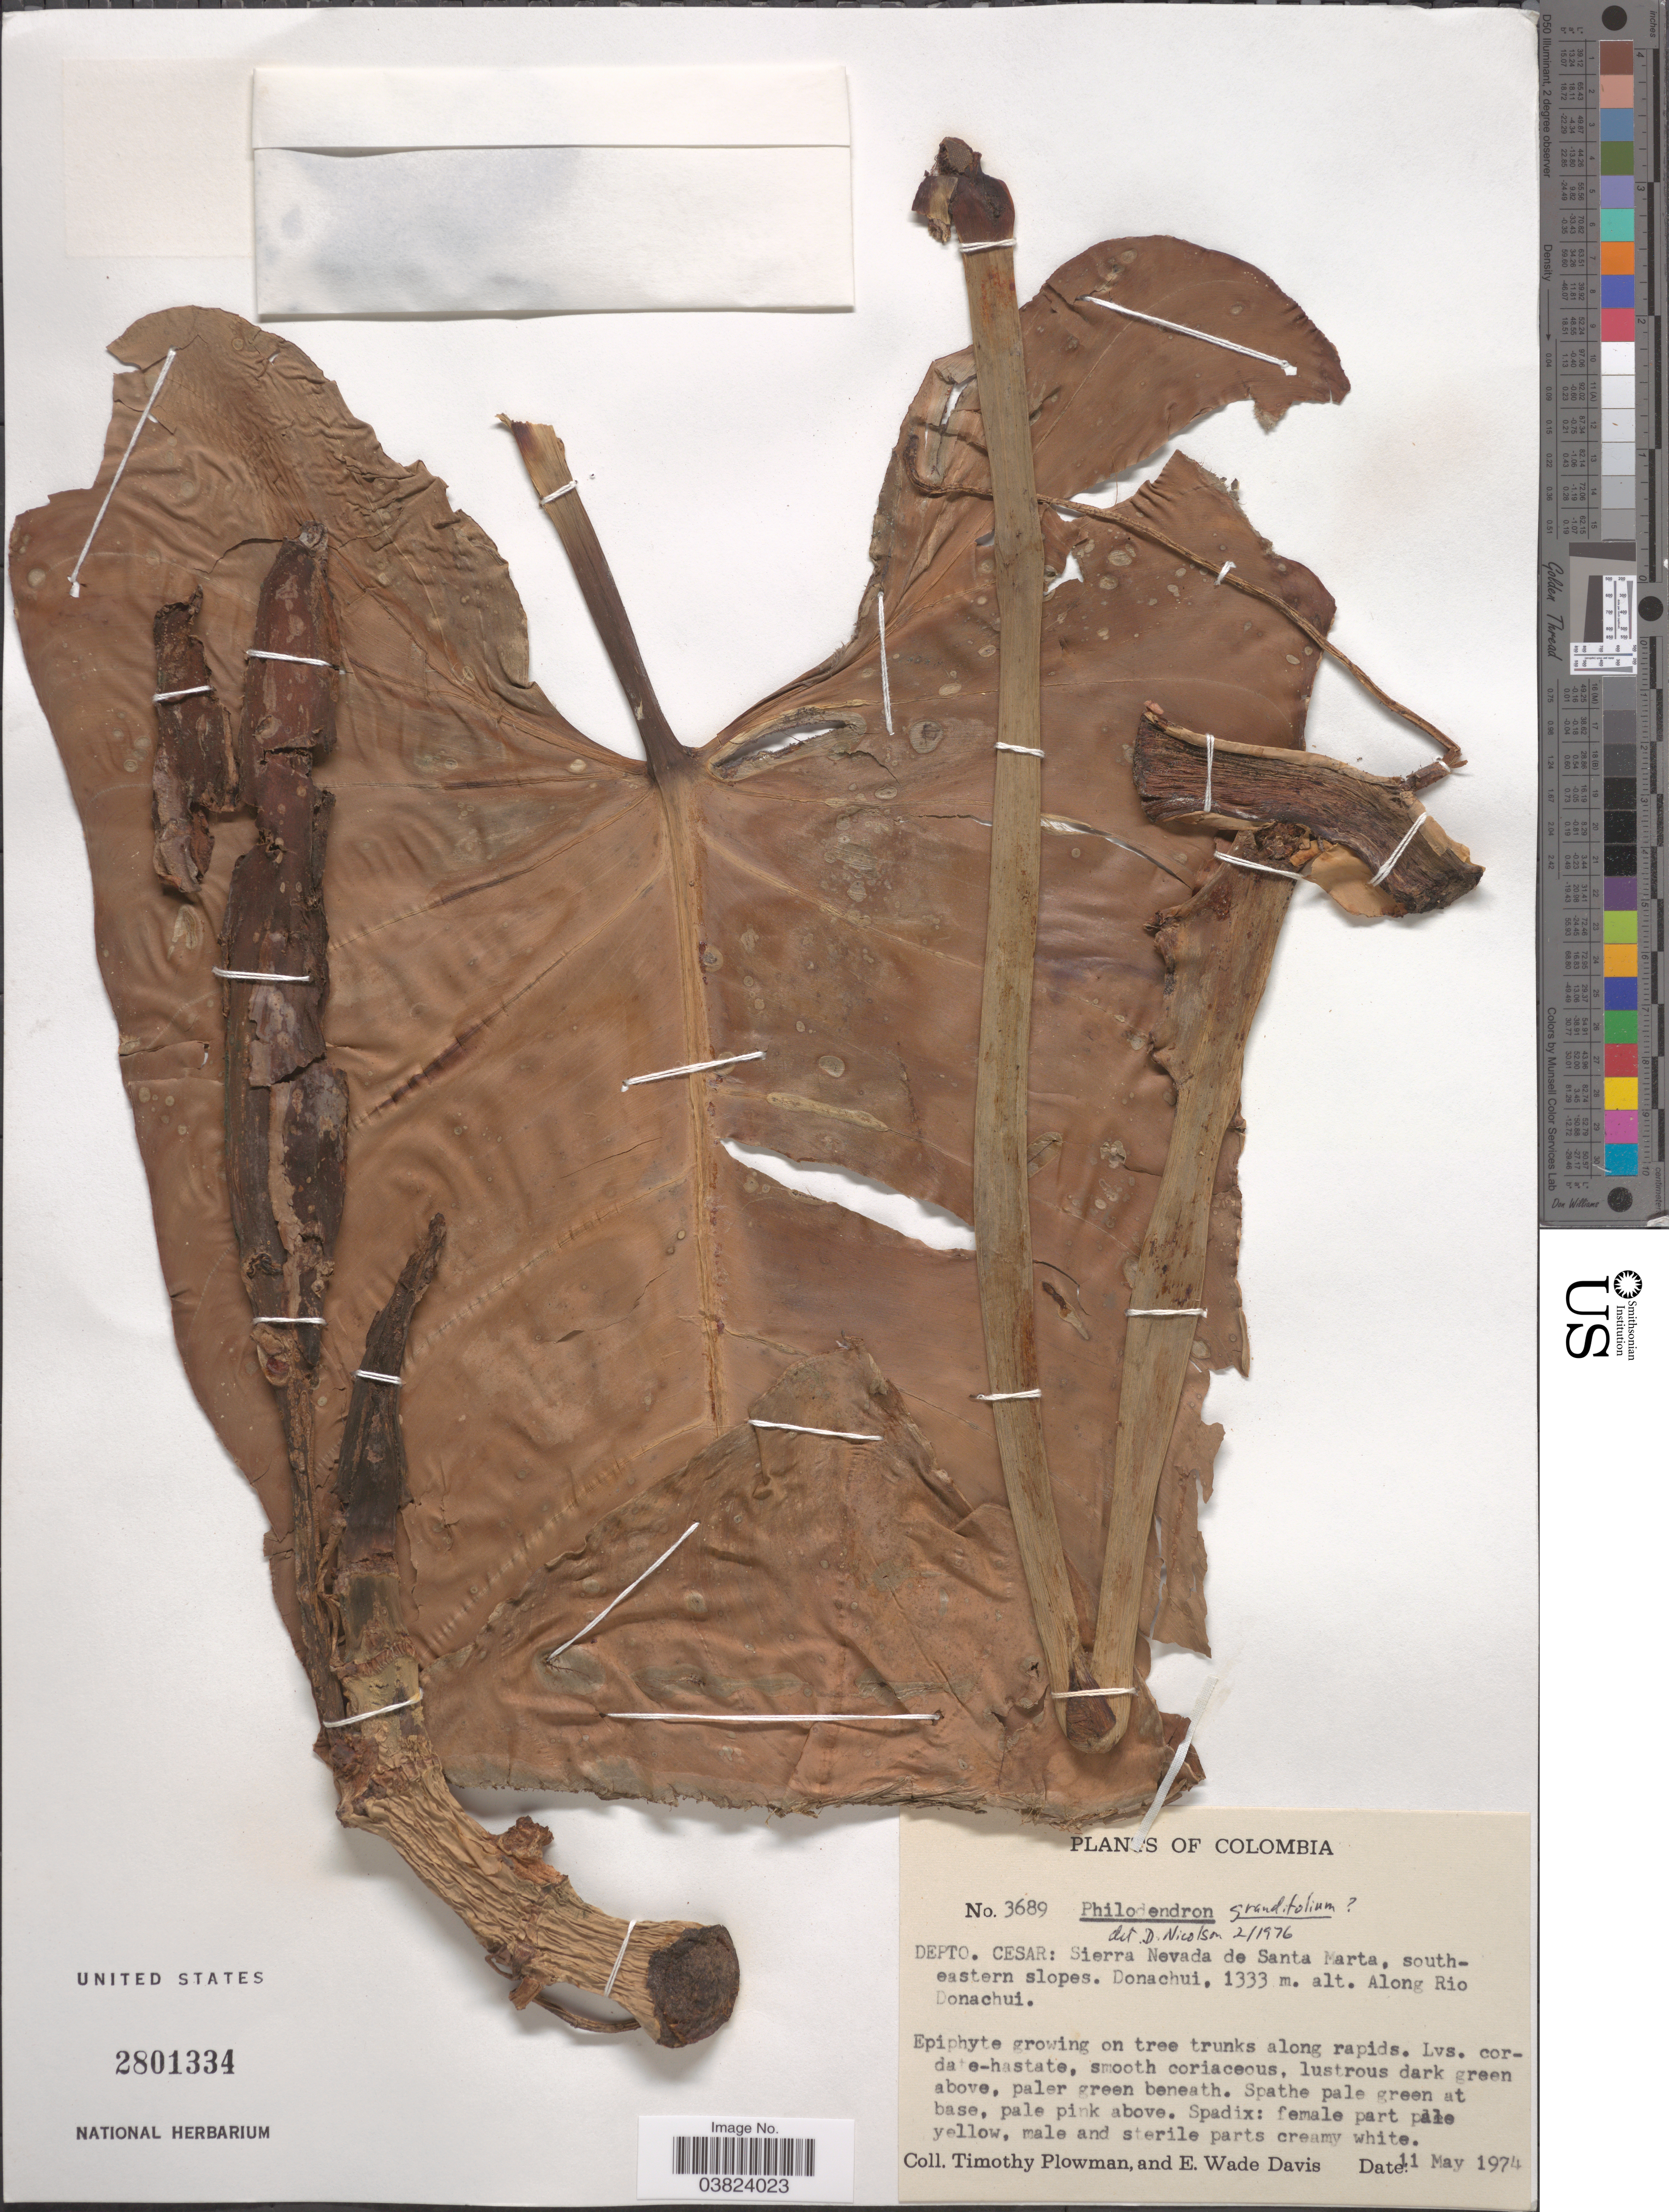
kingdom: Plantae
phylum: Tracheophyta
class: Liliopsida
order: Alismatales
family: Araceae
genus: Philodendron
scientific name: Philodendron grandifolium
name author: (Jacq.) Schott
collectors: T. Plowman & E. Wade-Davis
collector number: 3689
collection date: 1974-05-11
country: Colombia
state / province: Cesar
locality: Depto. Cesar: Sierra Nevada de Santa Marta, southeastern slopes. Donachui. Along Rio Donachui.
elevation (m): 1333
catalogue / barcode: US 2801334